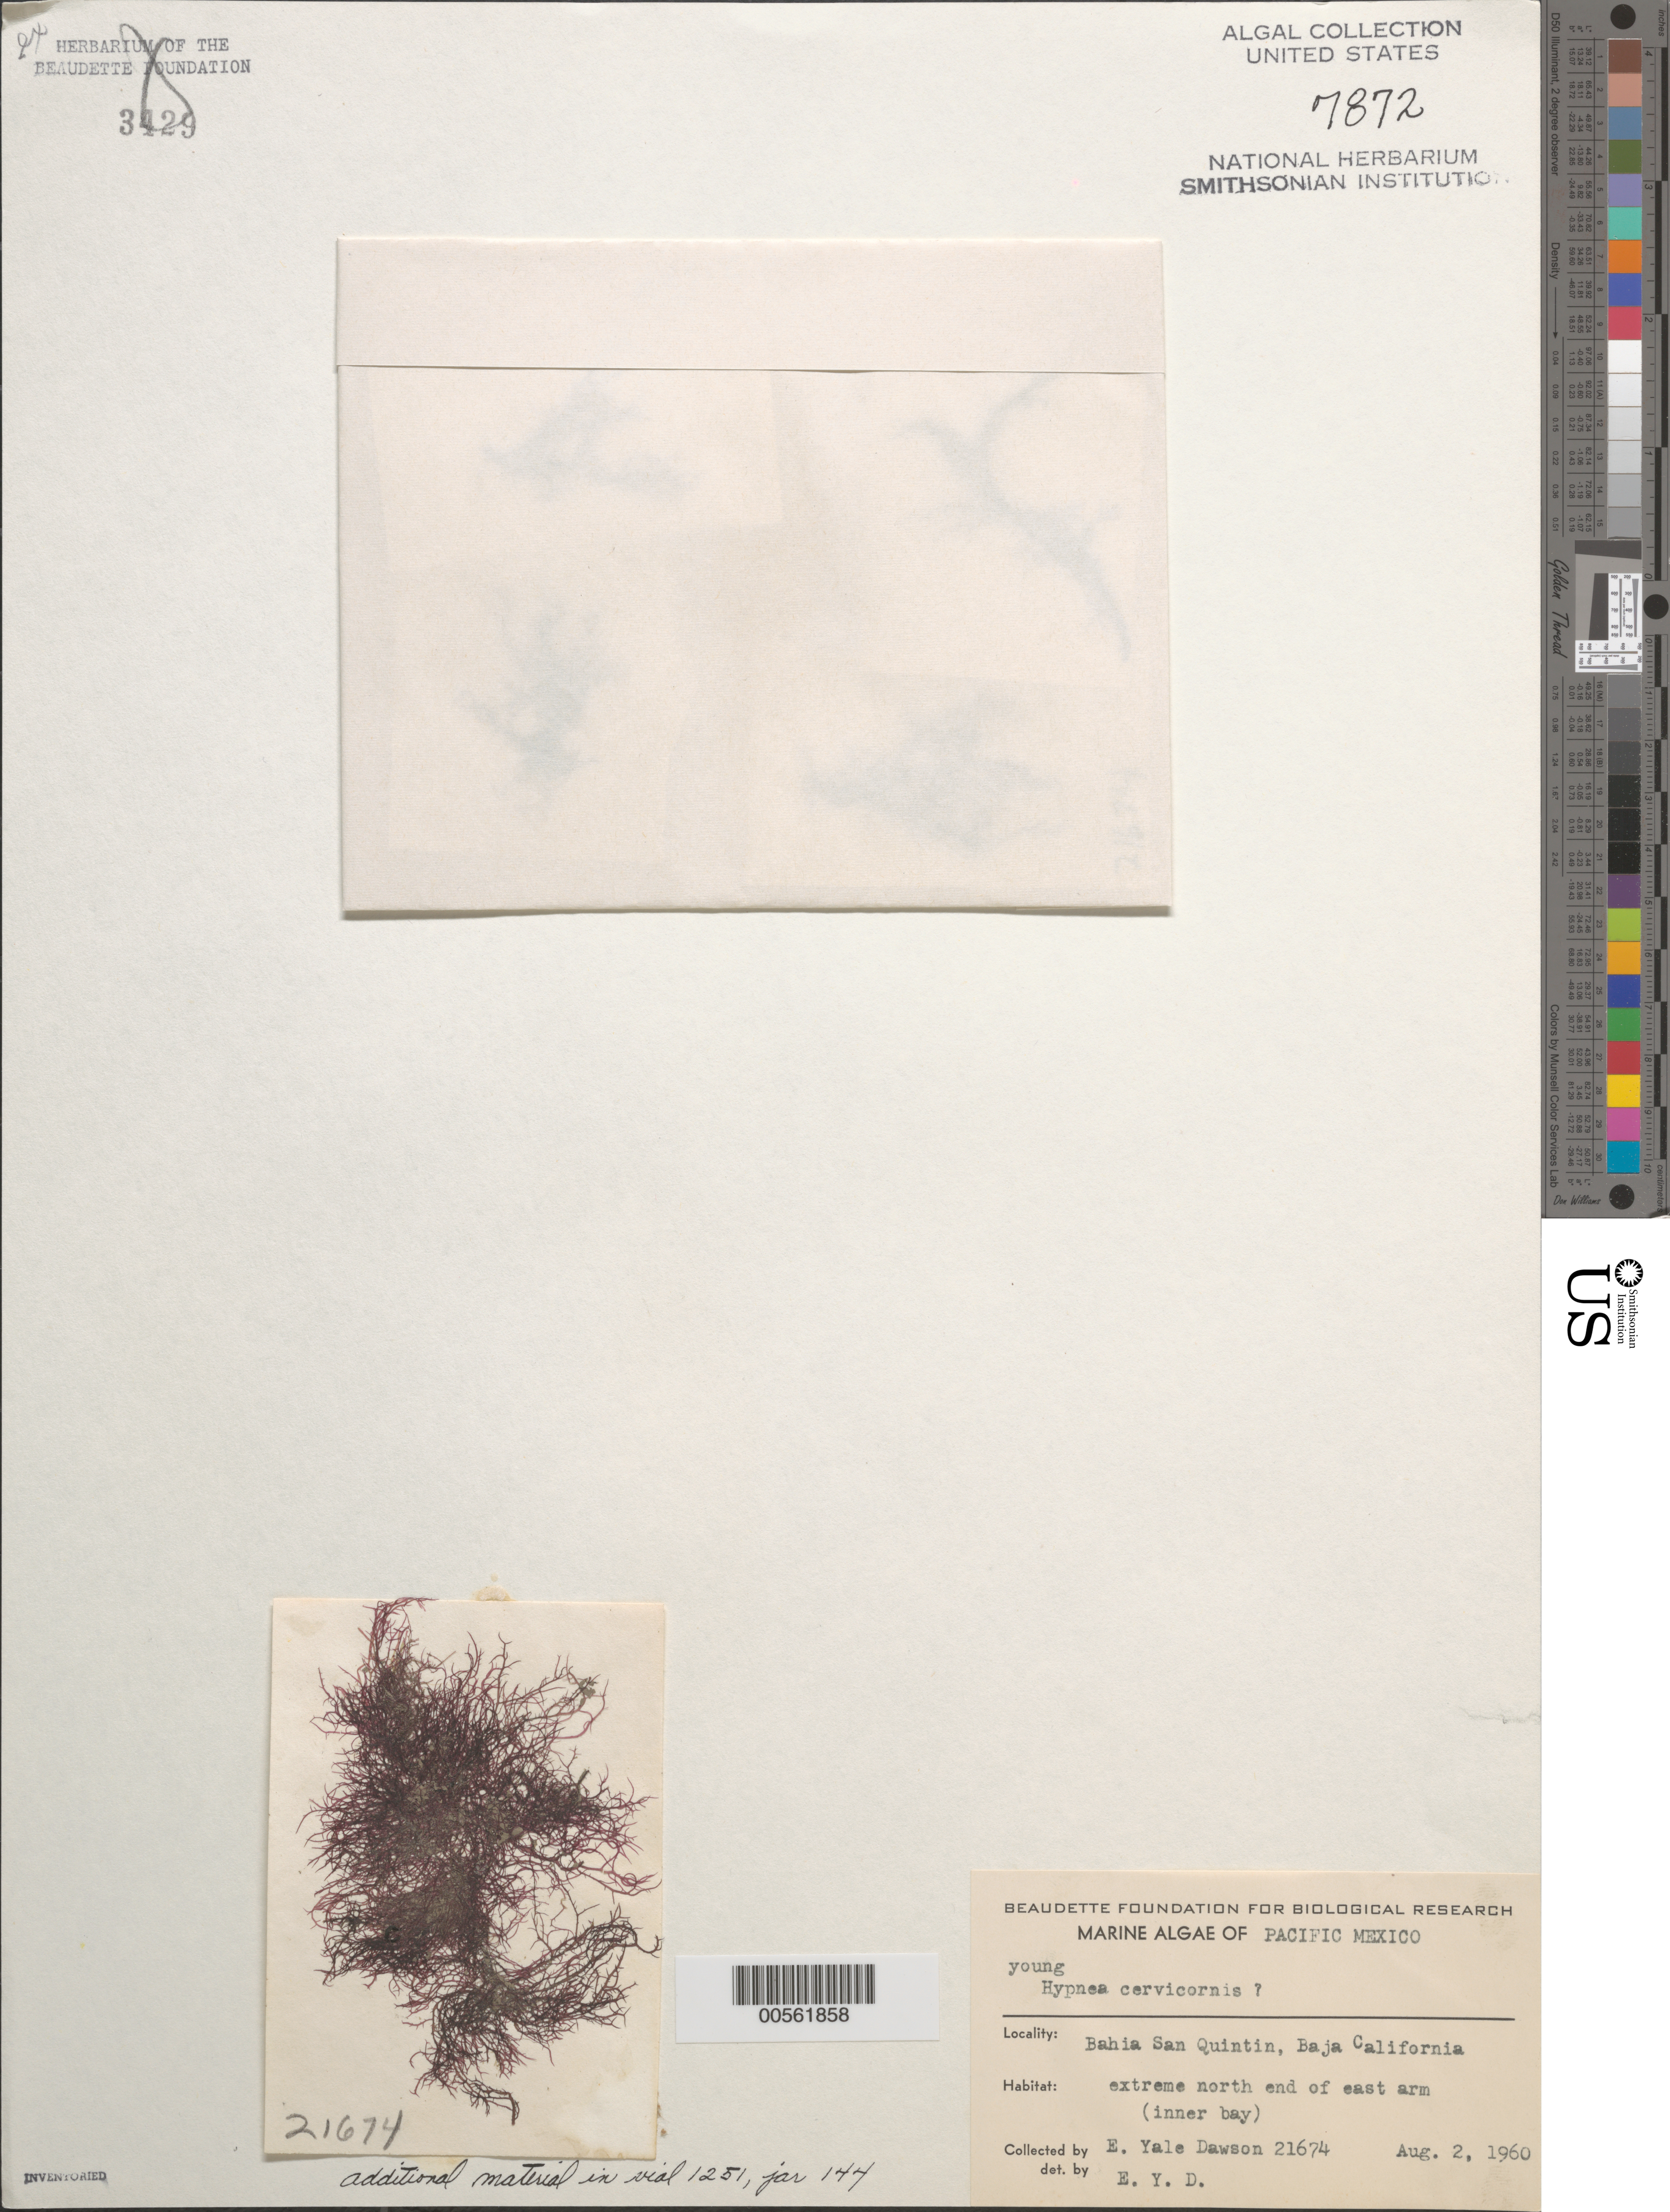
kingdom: Plantae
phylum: Rhodophyta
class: Florideophyceae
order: Gigartinales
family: Cystocloniaceae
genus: Hypnea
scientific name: Hypnea cervicornis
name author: J. Agardh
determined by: Dawson, E. Y.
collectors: E. Y. Dawson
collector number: EYD 21674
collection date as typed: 02 Aug 1960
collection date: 1960-08-02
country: Mexico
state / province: Baja California Norte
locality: Bahia San Quintin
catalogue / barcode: US 7872